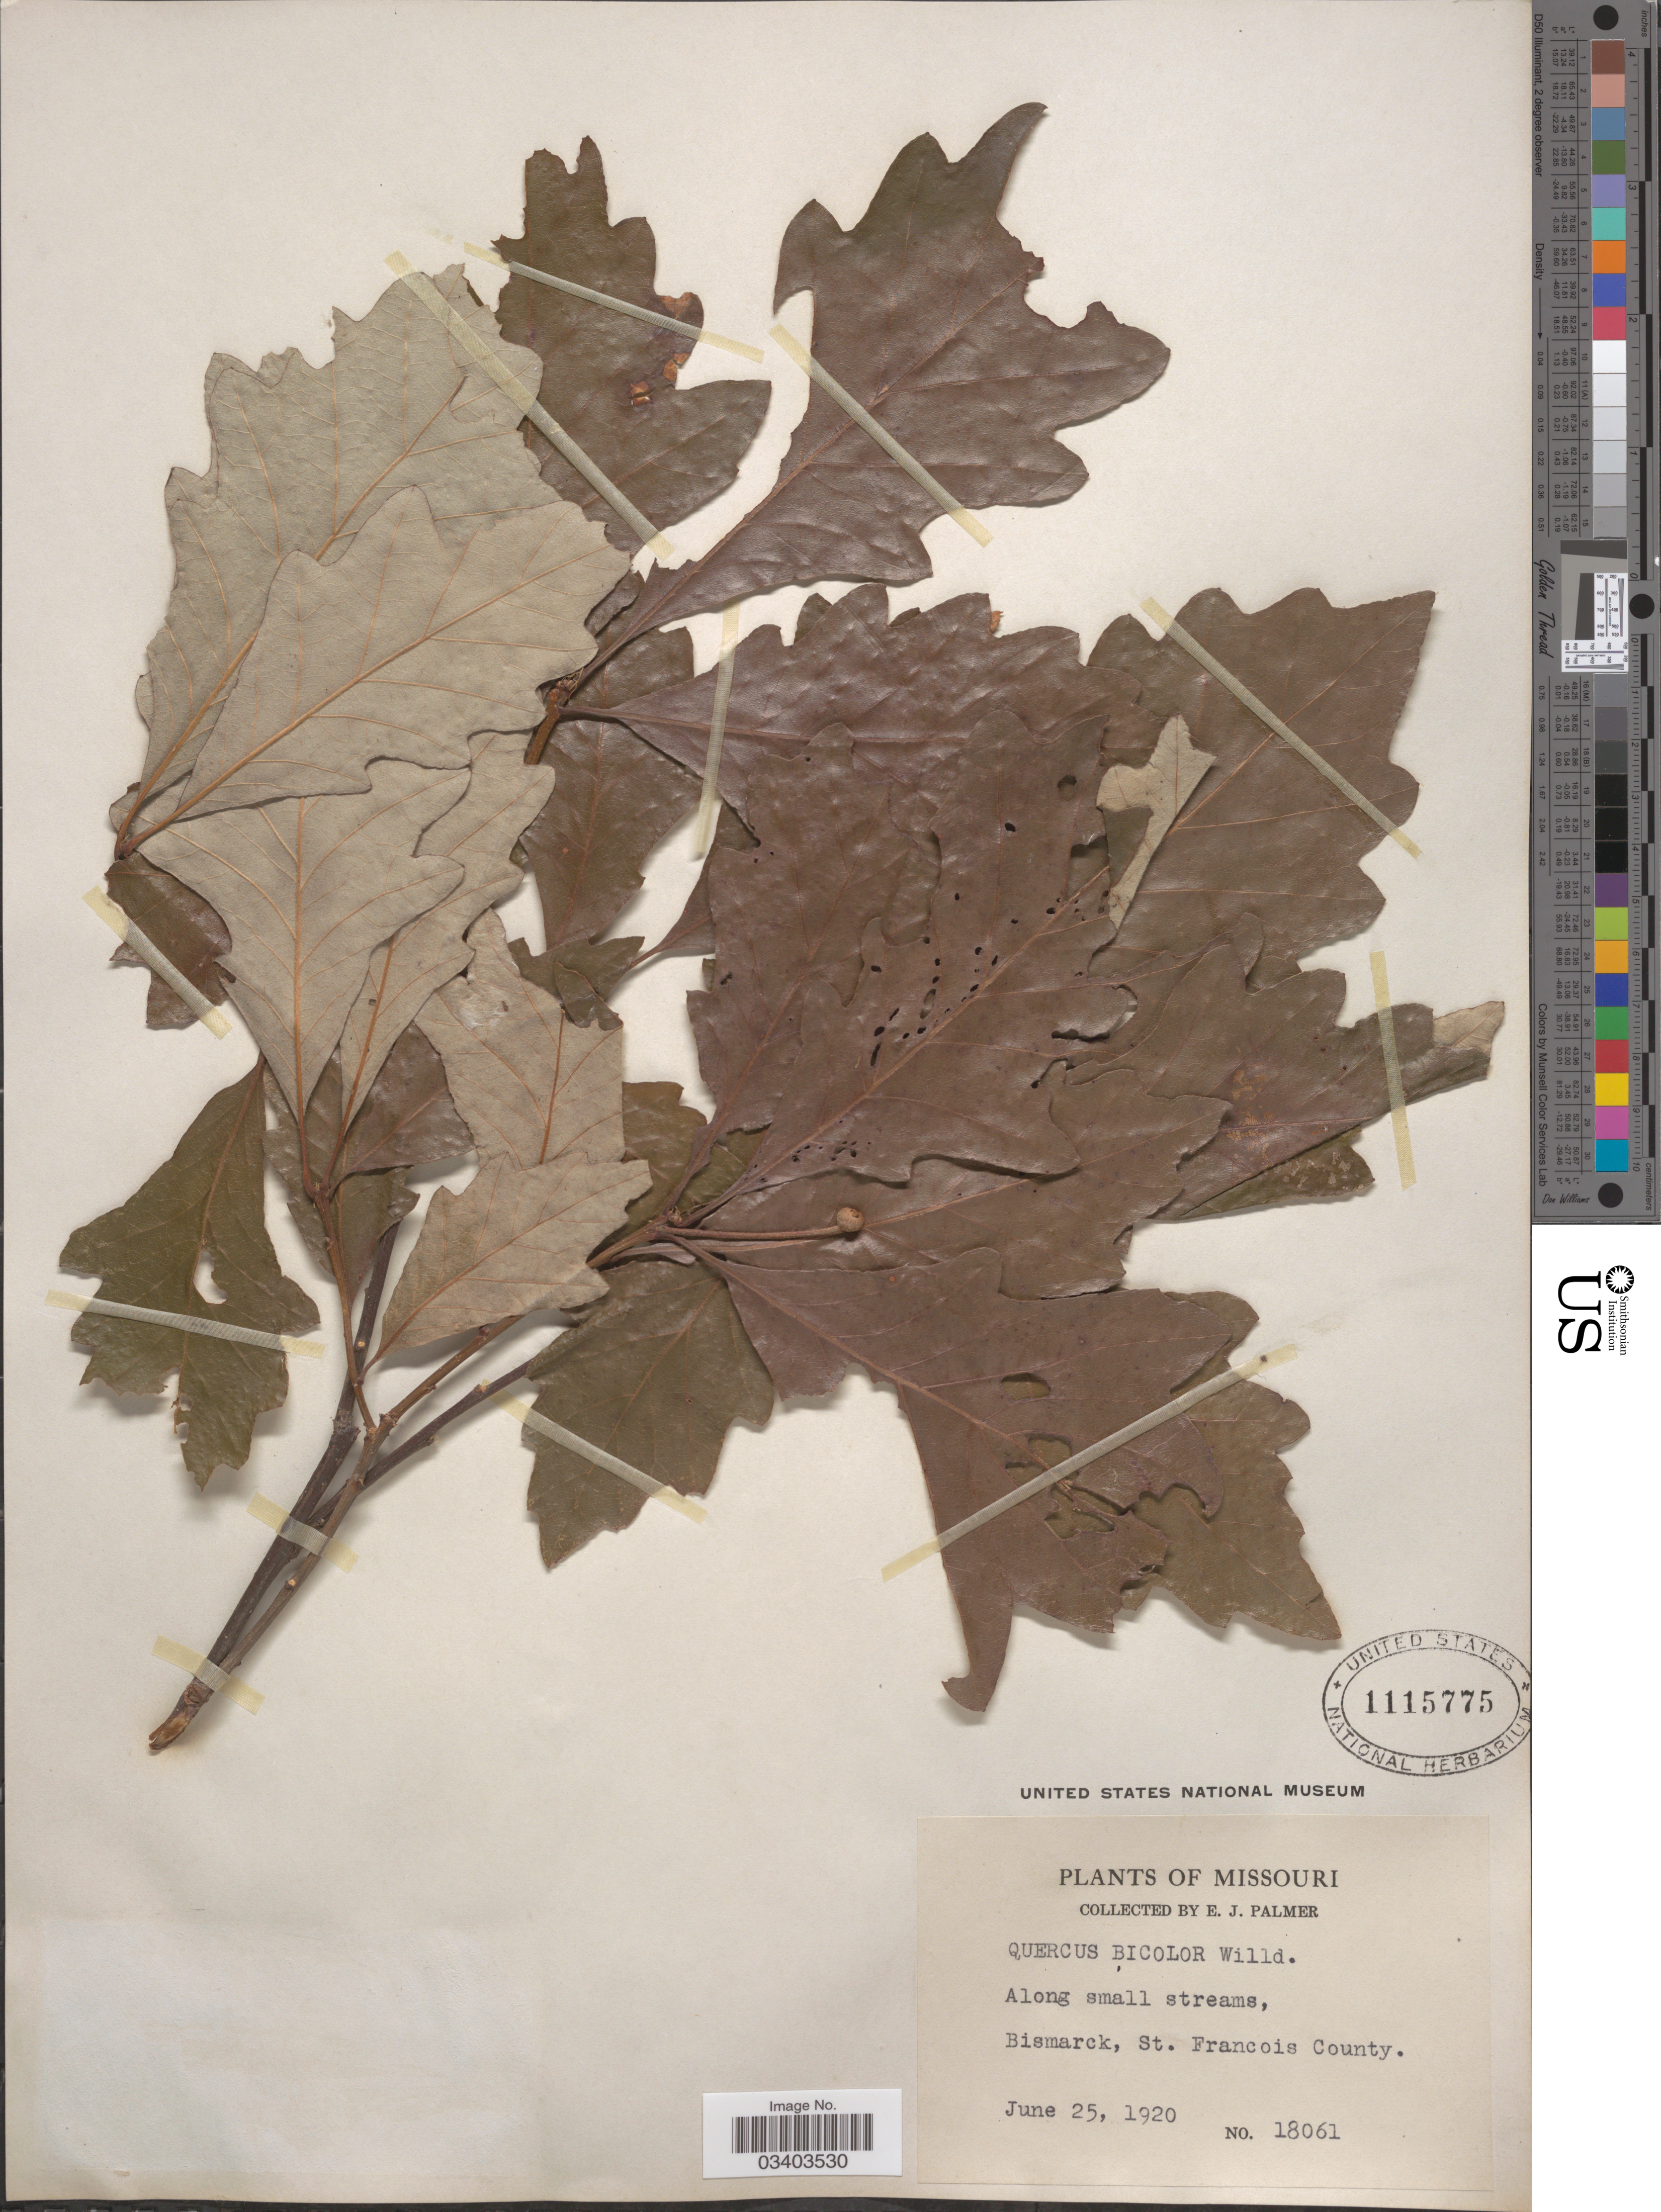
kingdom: Plantae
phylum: Tracheophyta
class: Magnoliopsida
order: Fagales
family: Fagaceae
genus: Quercus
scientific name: Quercus bicolor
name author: Willd.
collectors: E. J. Palmer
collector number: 18061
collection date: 1920-06-25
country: United States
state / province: Missouri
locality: Along small streams, Bismarck, St. Francois County.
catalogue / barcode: US 1115775